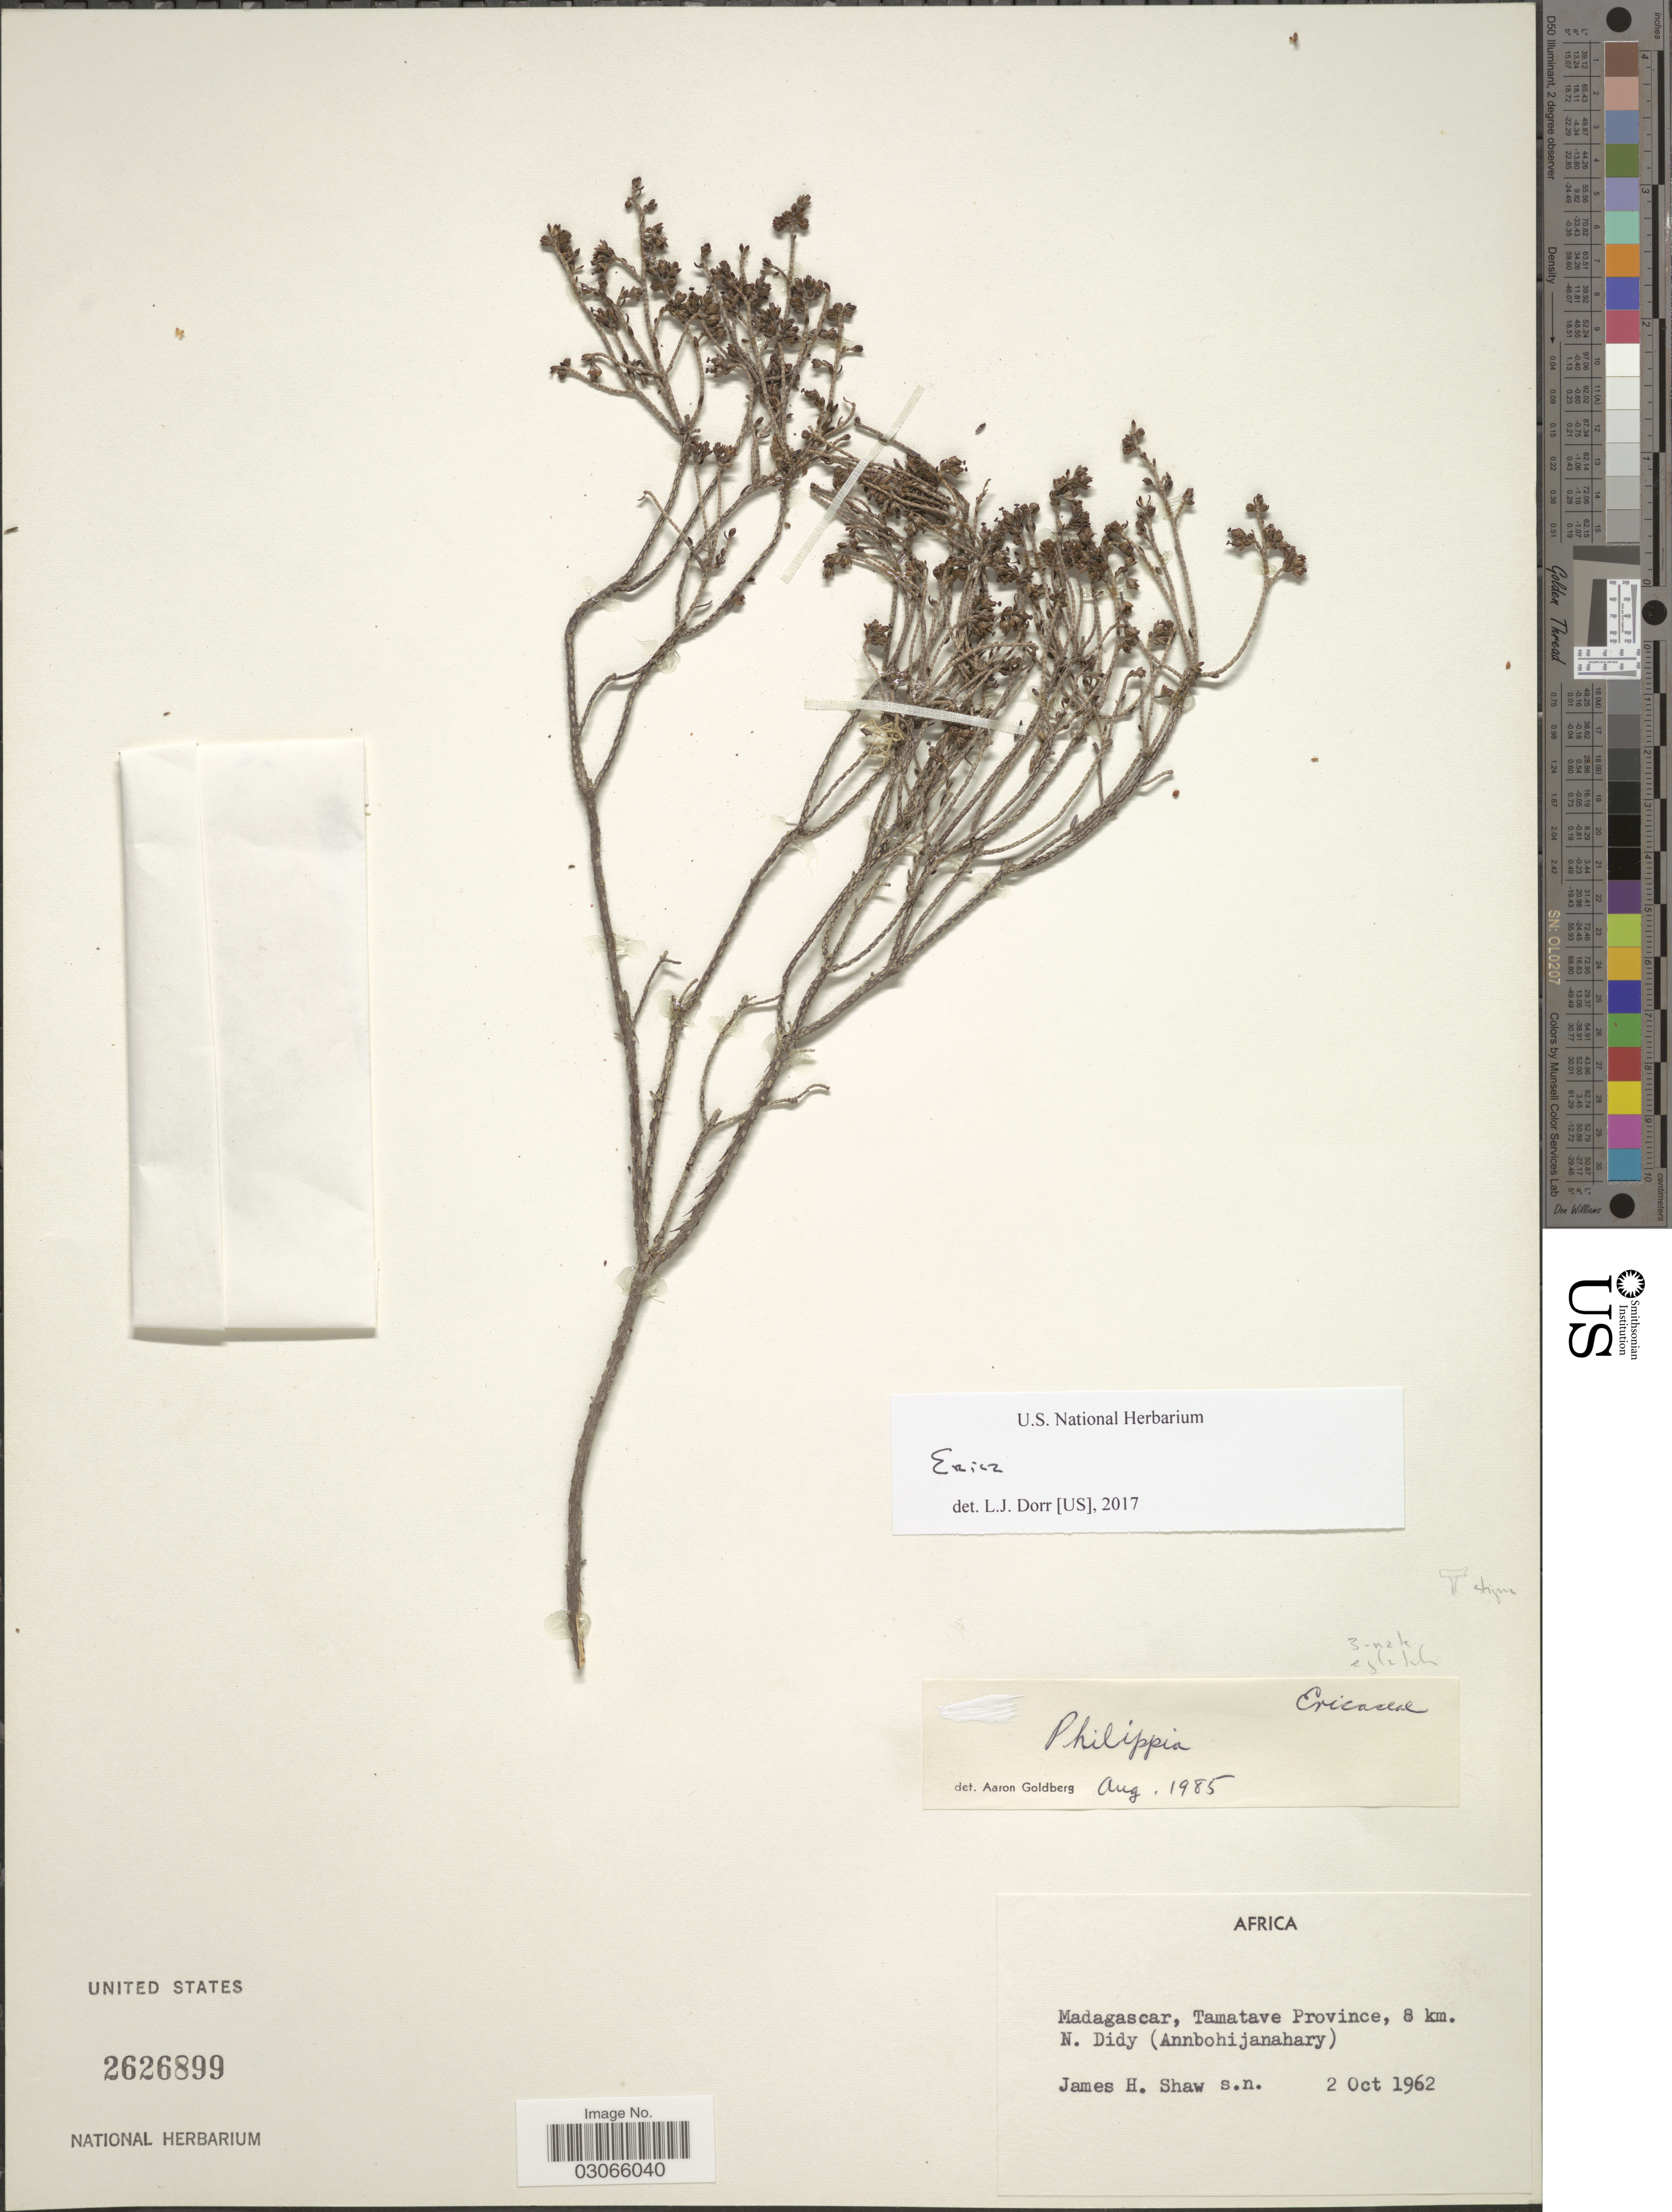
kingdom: Plantae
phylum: Tracheophyta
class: Magnoliopsida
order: Ericales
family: Ericaceae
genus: Erica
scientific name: Erica sp.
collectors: J. H. Shaw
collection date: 1962-10-02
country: Madagascar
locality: Tamatave Province, 8 km. N. Didy (Annbohijanahary).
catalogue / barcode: US 2626899